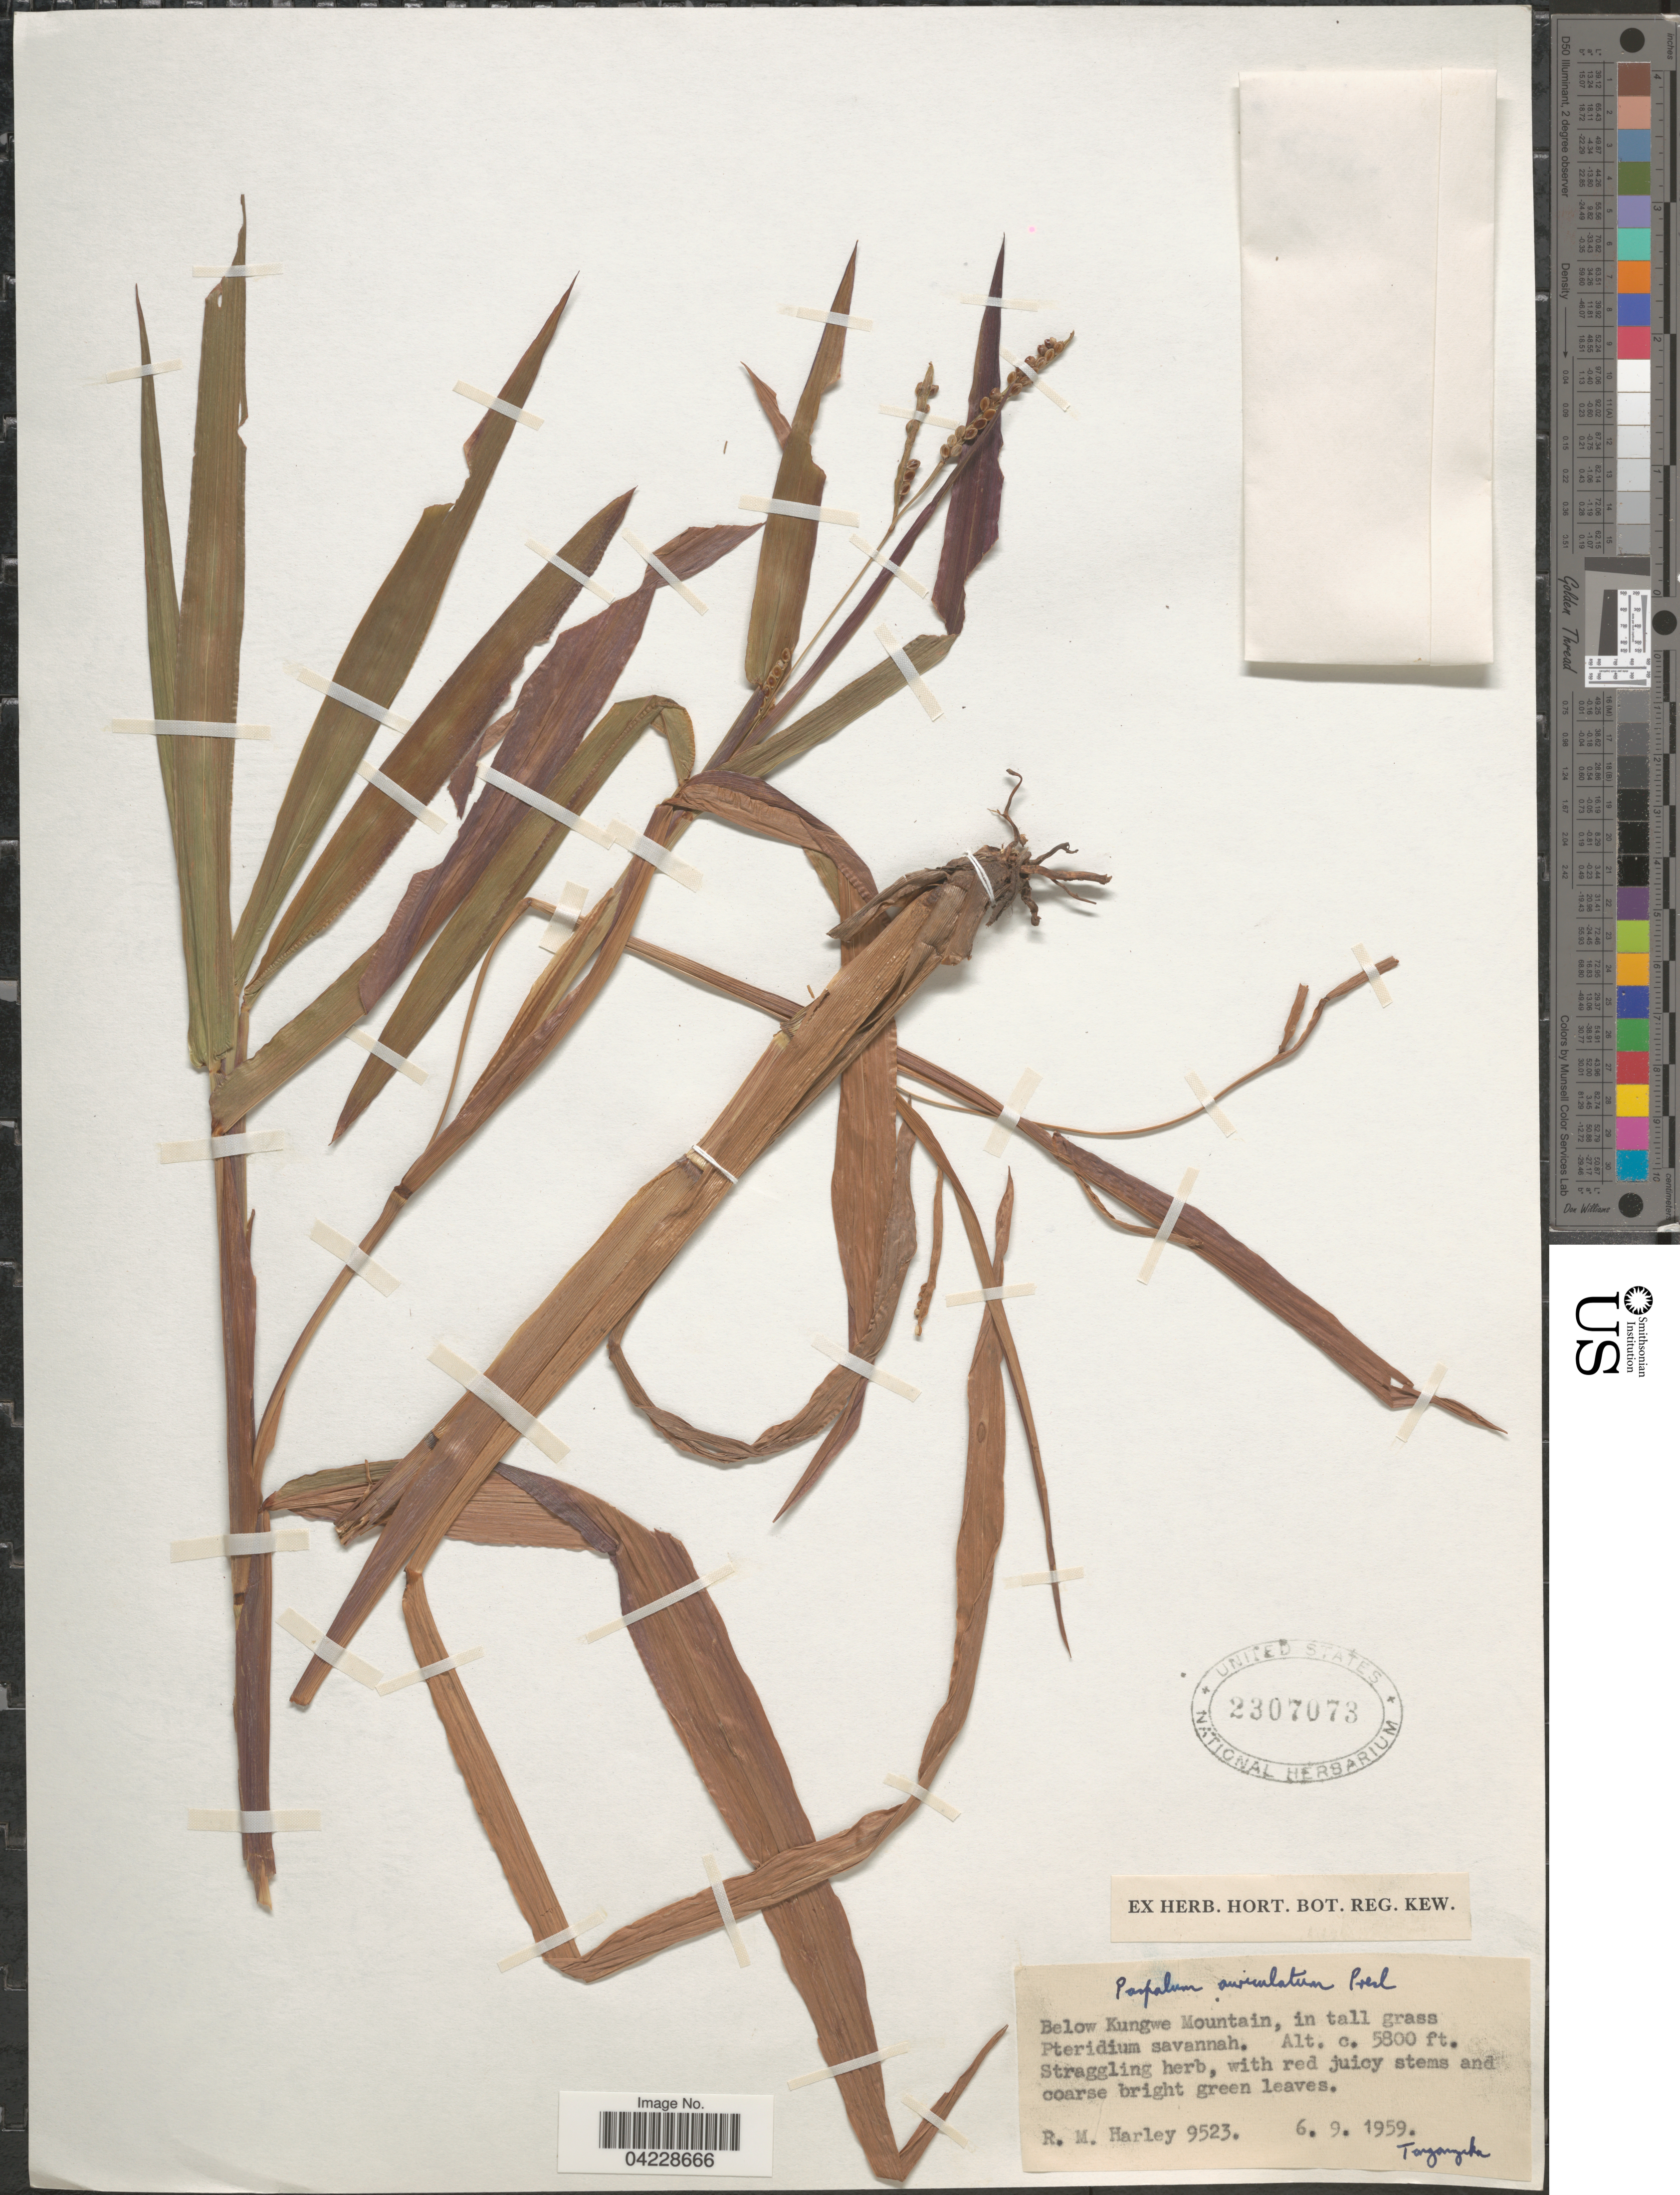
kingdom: Plantae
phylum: Tracheophyta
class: Liliopsida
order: Poales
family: Poaceae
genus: Paspalum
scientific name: Paspalum scrobiculatum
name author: L.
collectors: R. M. Harley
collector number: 9523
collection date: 1959-09-06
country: Tanzania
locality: Below Kungwe Mountain, in tall grass Pteridium savannah. Tanganyika.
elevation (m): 1768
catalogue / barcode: US 2307073